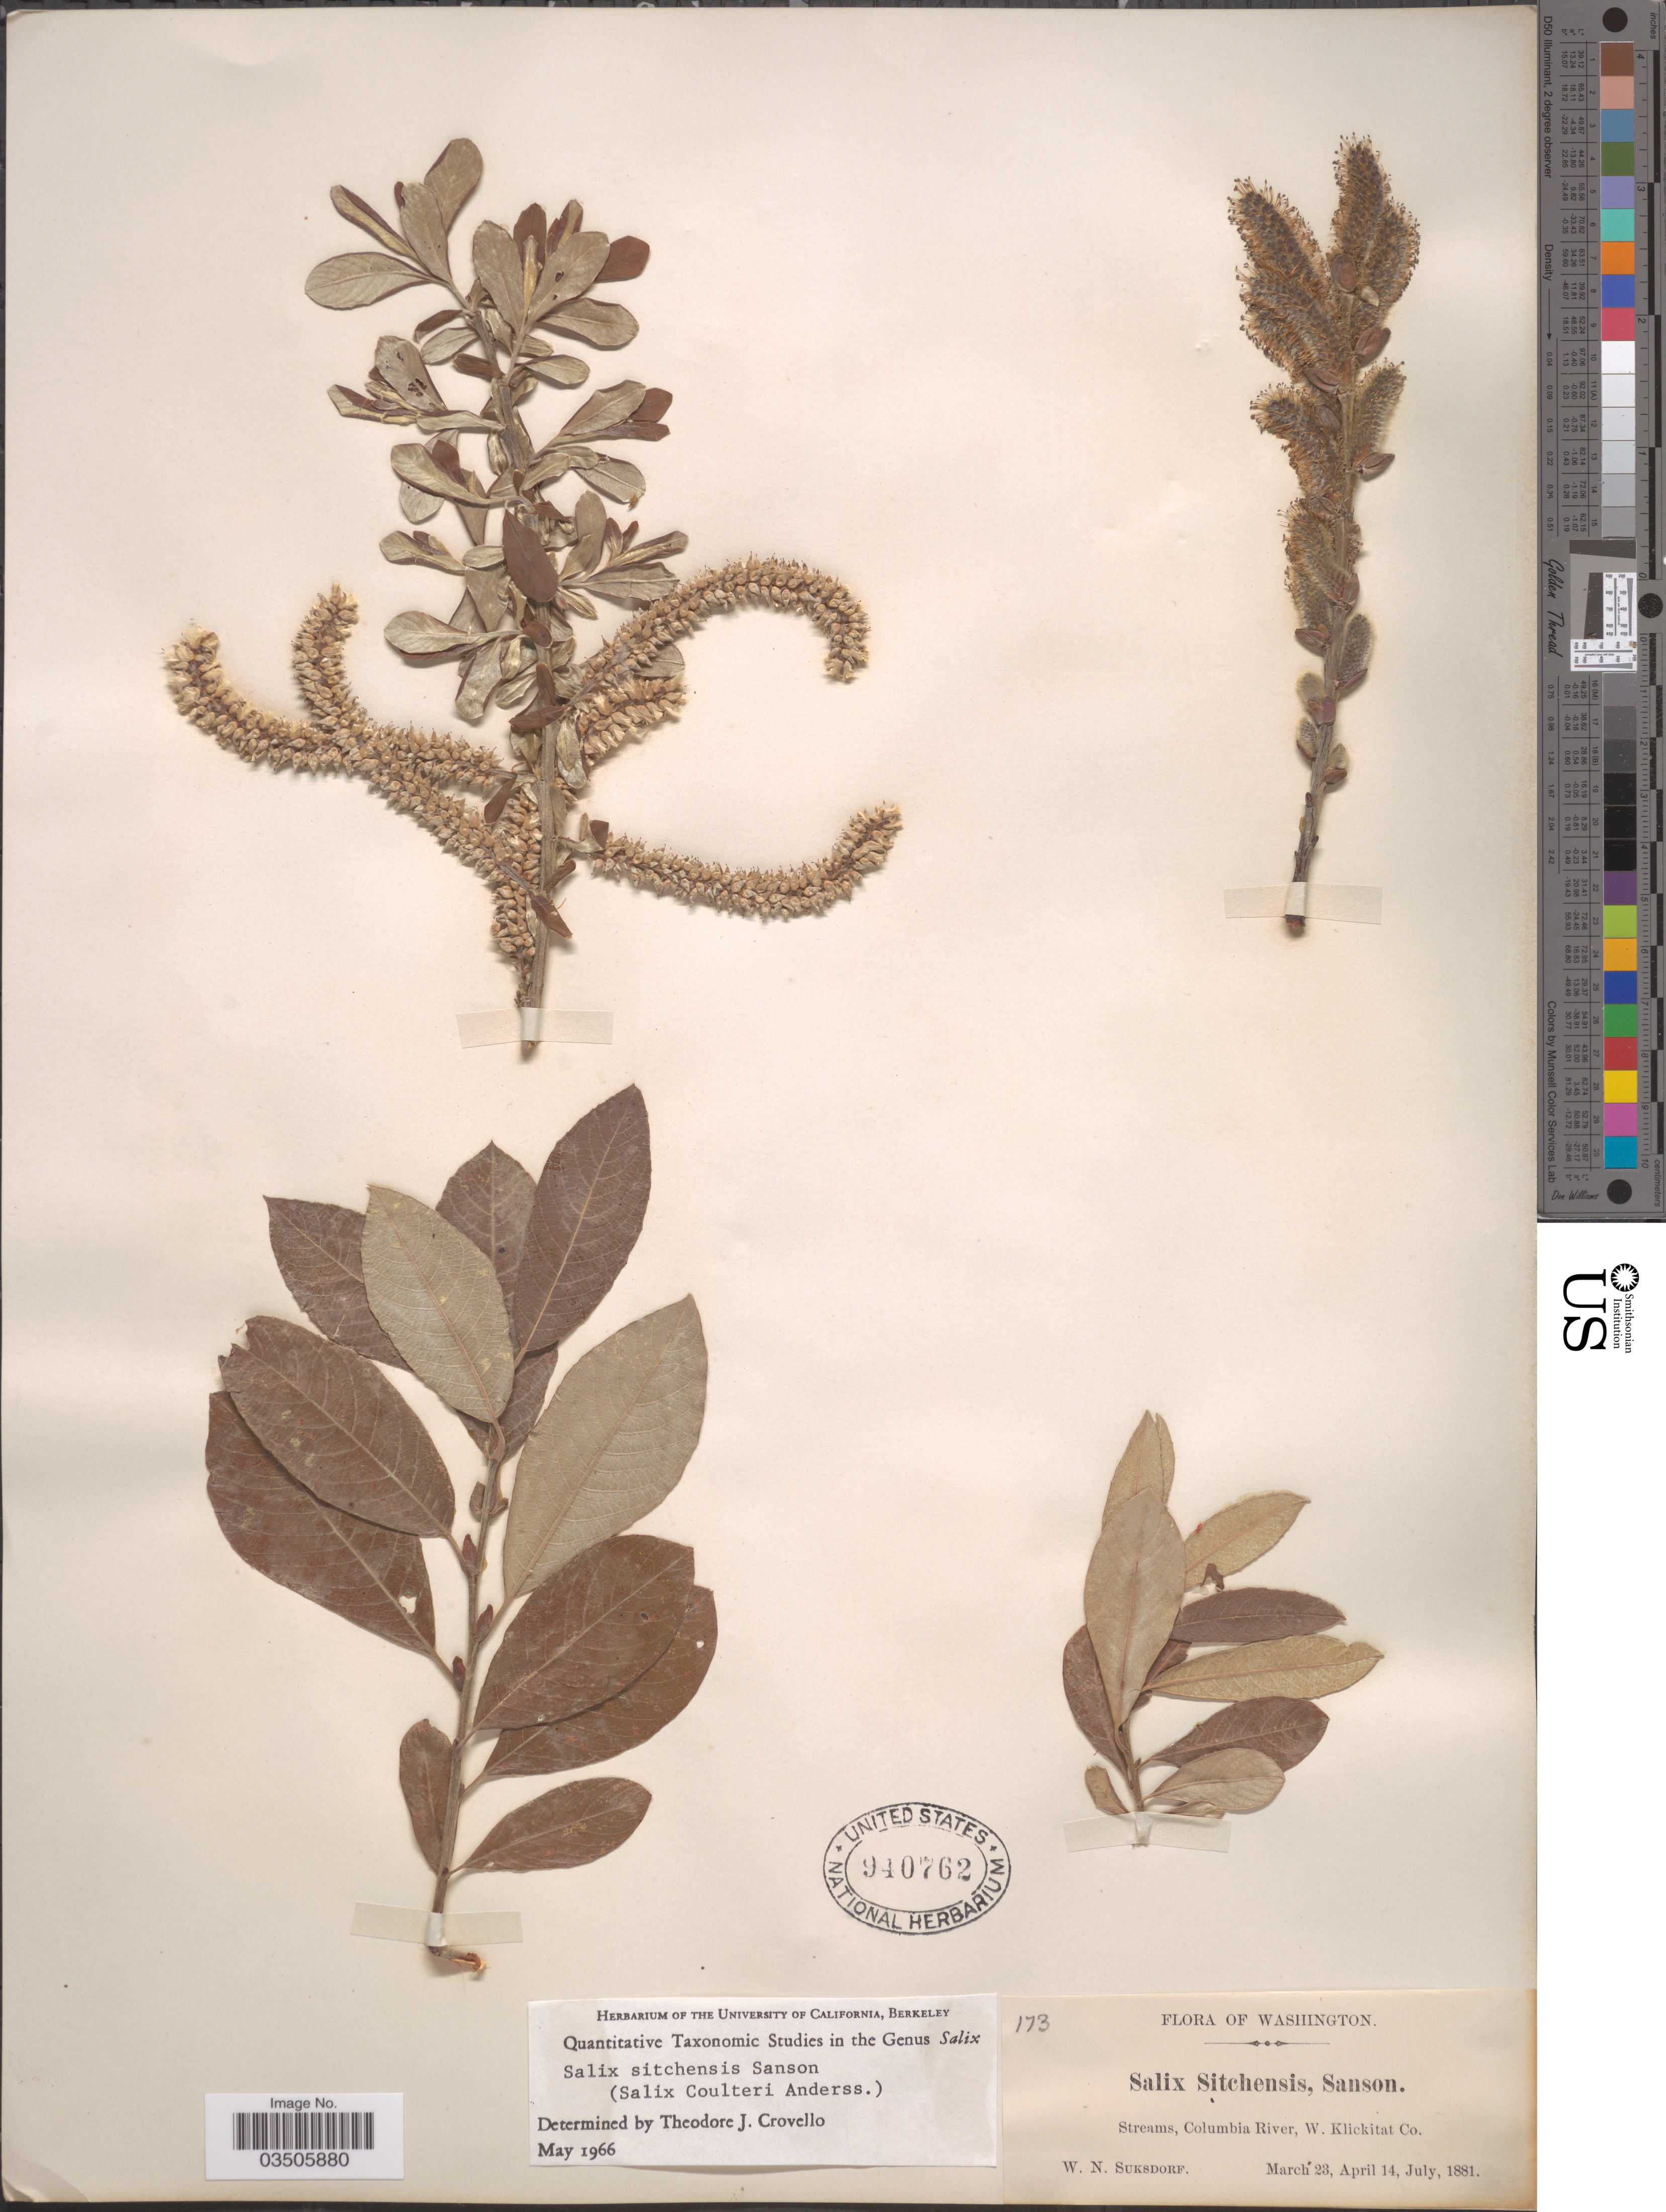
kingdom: Plantae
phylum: Tracheophyta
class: Magnoliopsida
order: Malpighiales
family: Salicaceae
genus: Salix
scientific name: Salix sitchensis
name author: Sanson ex Bong.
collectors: W. N. Suksdorf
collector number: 173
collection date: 1881-03-23/1881-07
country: United States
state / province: Washington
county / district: Klickitat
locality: Streams, Columbia River. W. Klickitat Co.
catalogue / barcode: US 940762